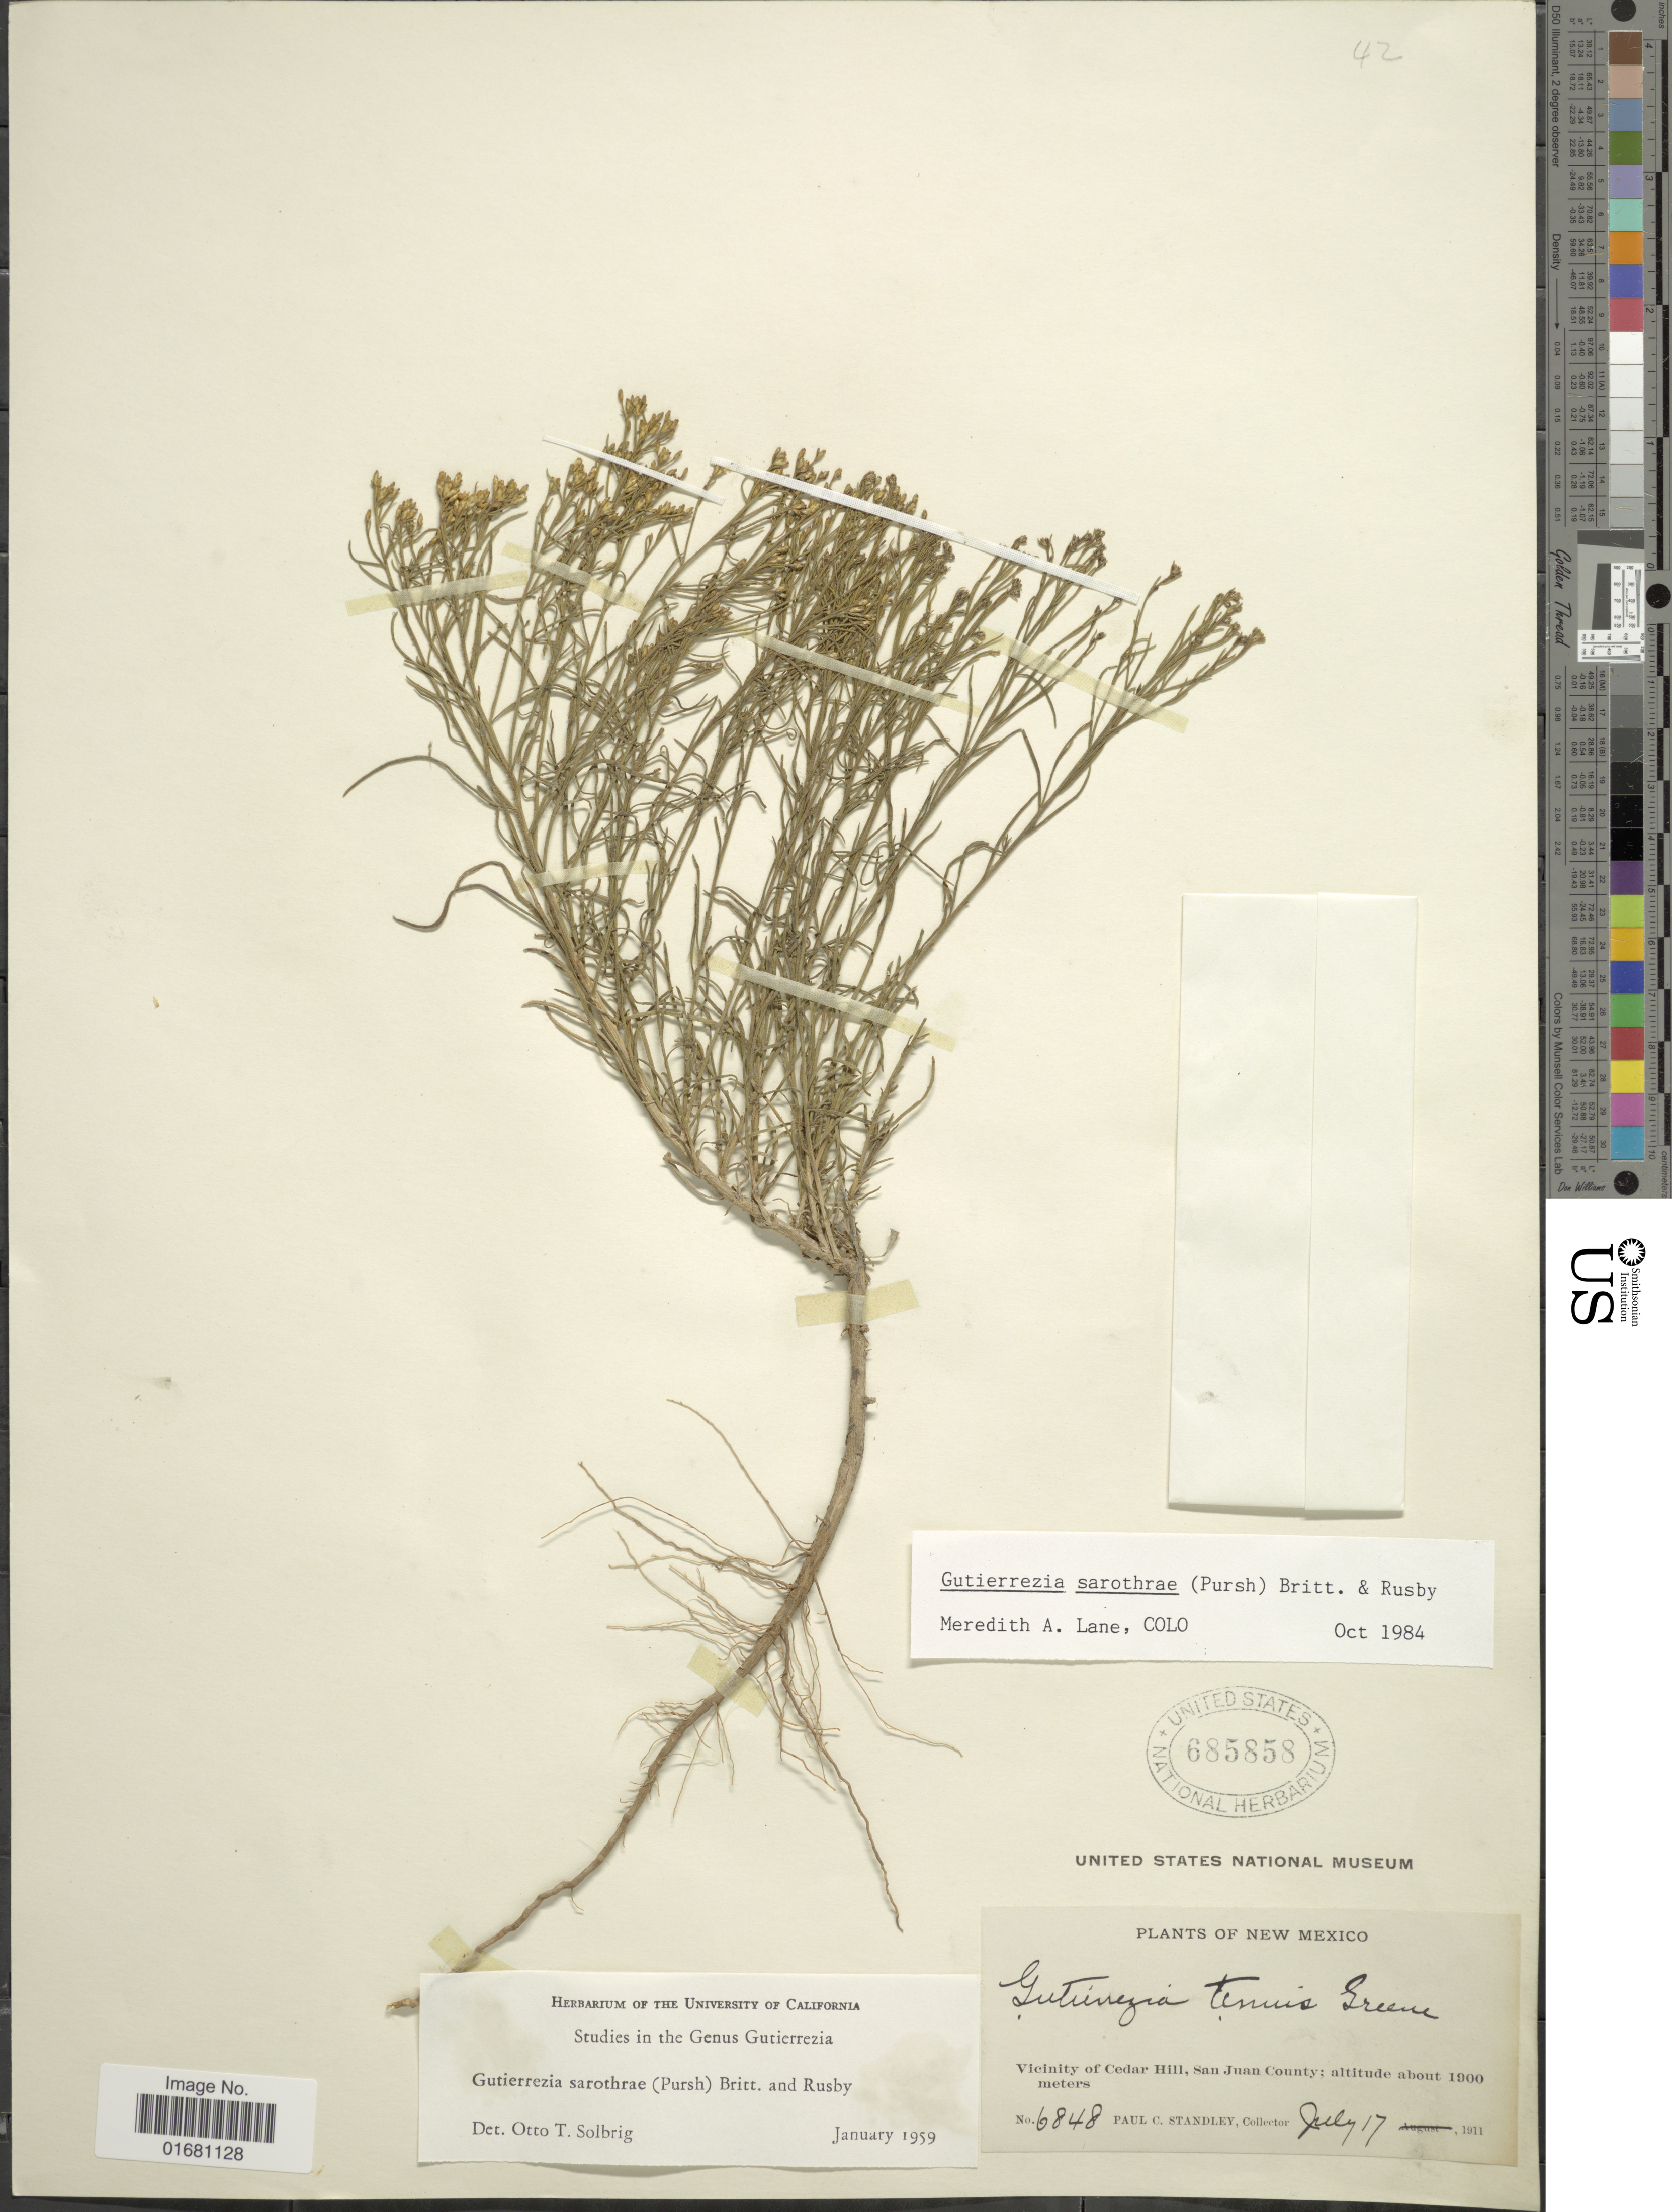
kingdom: Plantae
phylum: Tracheophyta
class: Magnoliopsida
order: Asterales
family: Asteraceae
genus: Gutierrezia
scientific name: Gutierrezia sarothrae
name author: (Pursh) Britton & Rusby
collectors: P. C. Standley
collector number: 6848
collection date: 1911-07-17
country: United States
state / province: New Mexico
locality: Vicinity of Cedar Hill, San Juan County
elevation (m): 1900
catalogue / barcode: US 685858